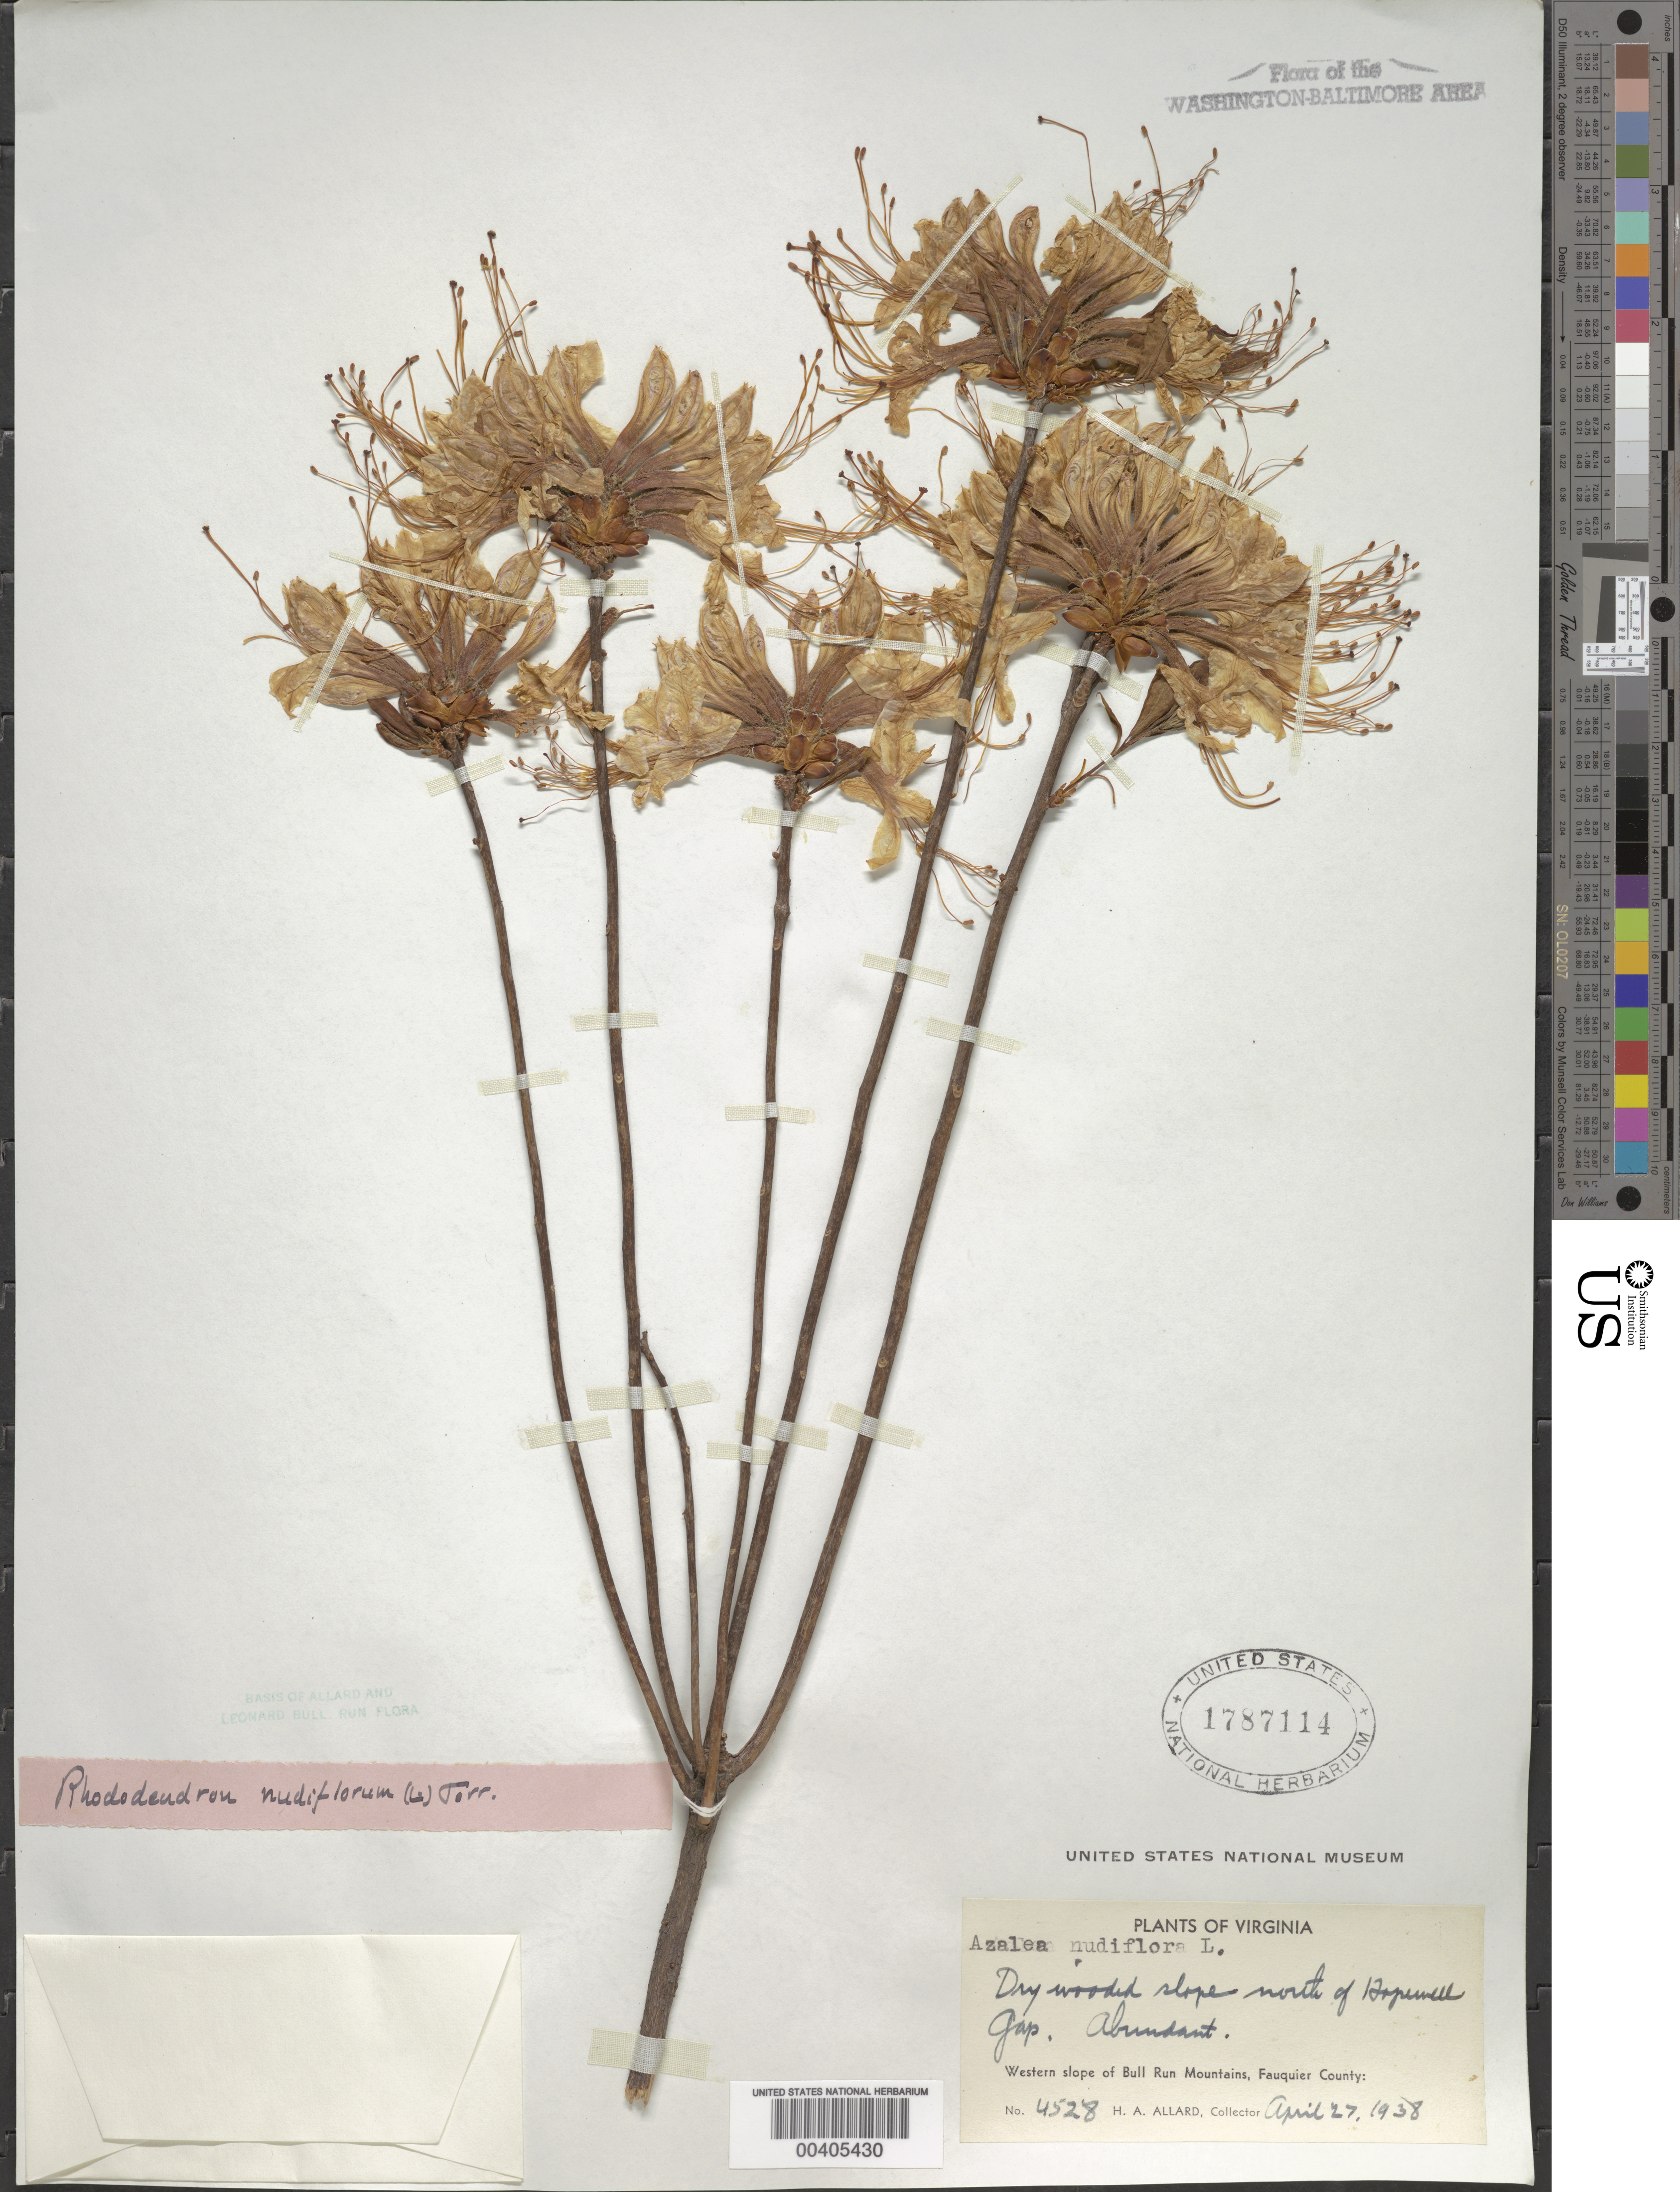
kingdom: Plantae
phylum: Tracheophyta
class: Magnoliopsida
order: Ericales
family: Ericaceae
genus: Rhododendron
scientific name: Rhododendron periclymenoides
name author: (Michx.) Shinners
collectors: H. A. Allard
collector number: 4528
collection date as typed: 27 Apr 1938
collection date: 1938-04-27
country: United States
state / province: Virginia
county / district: Fauquier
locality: North of Hopewell Gap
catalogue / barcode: US 1787114